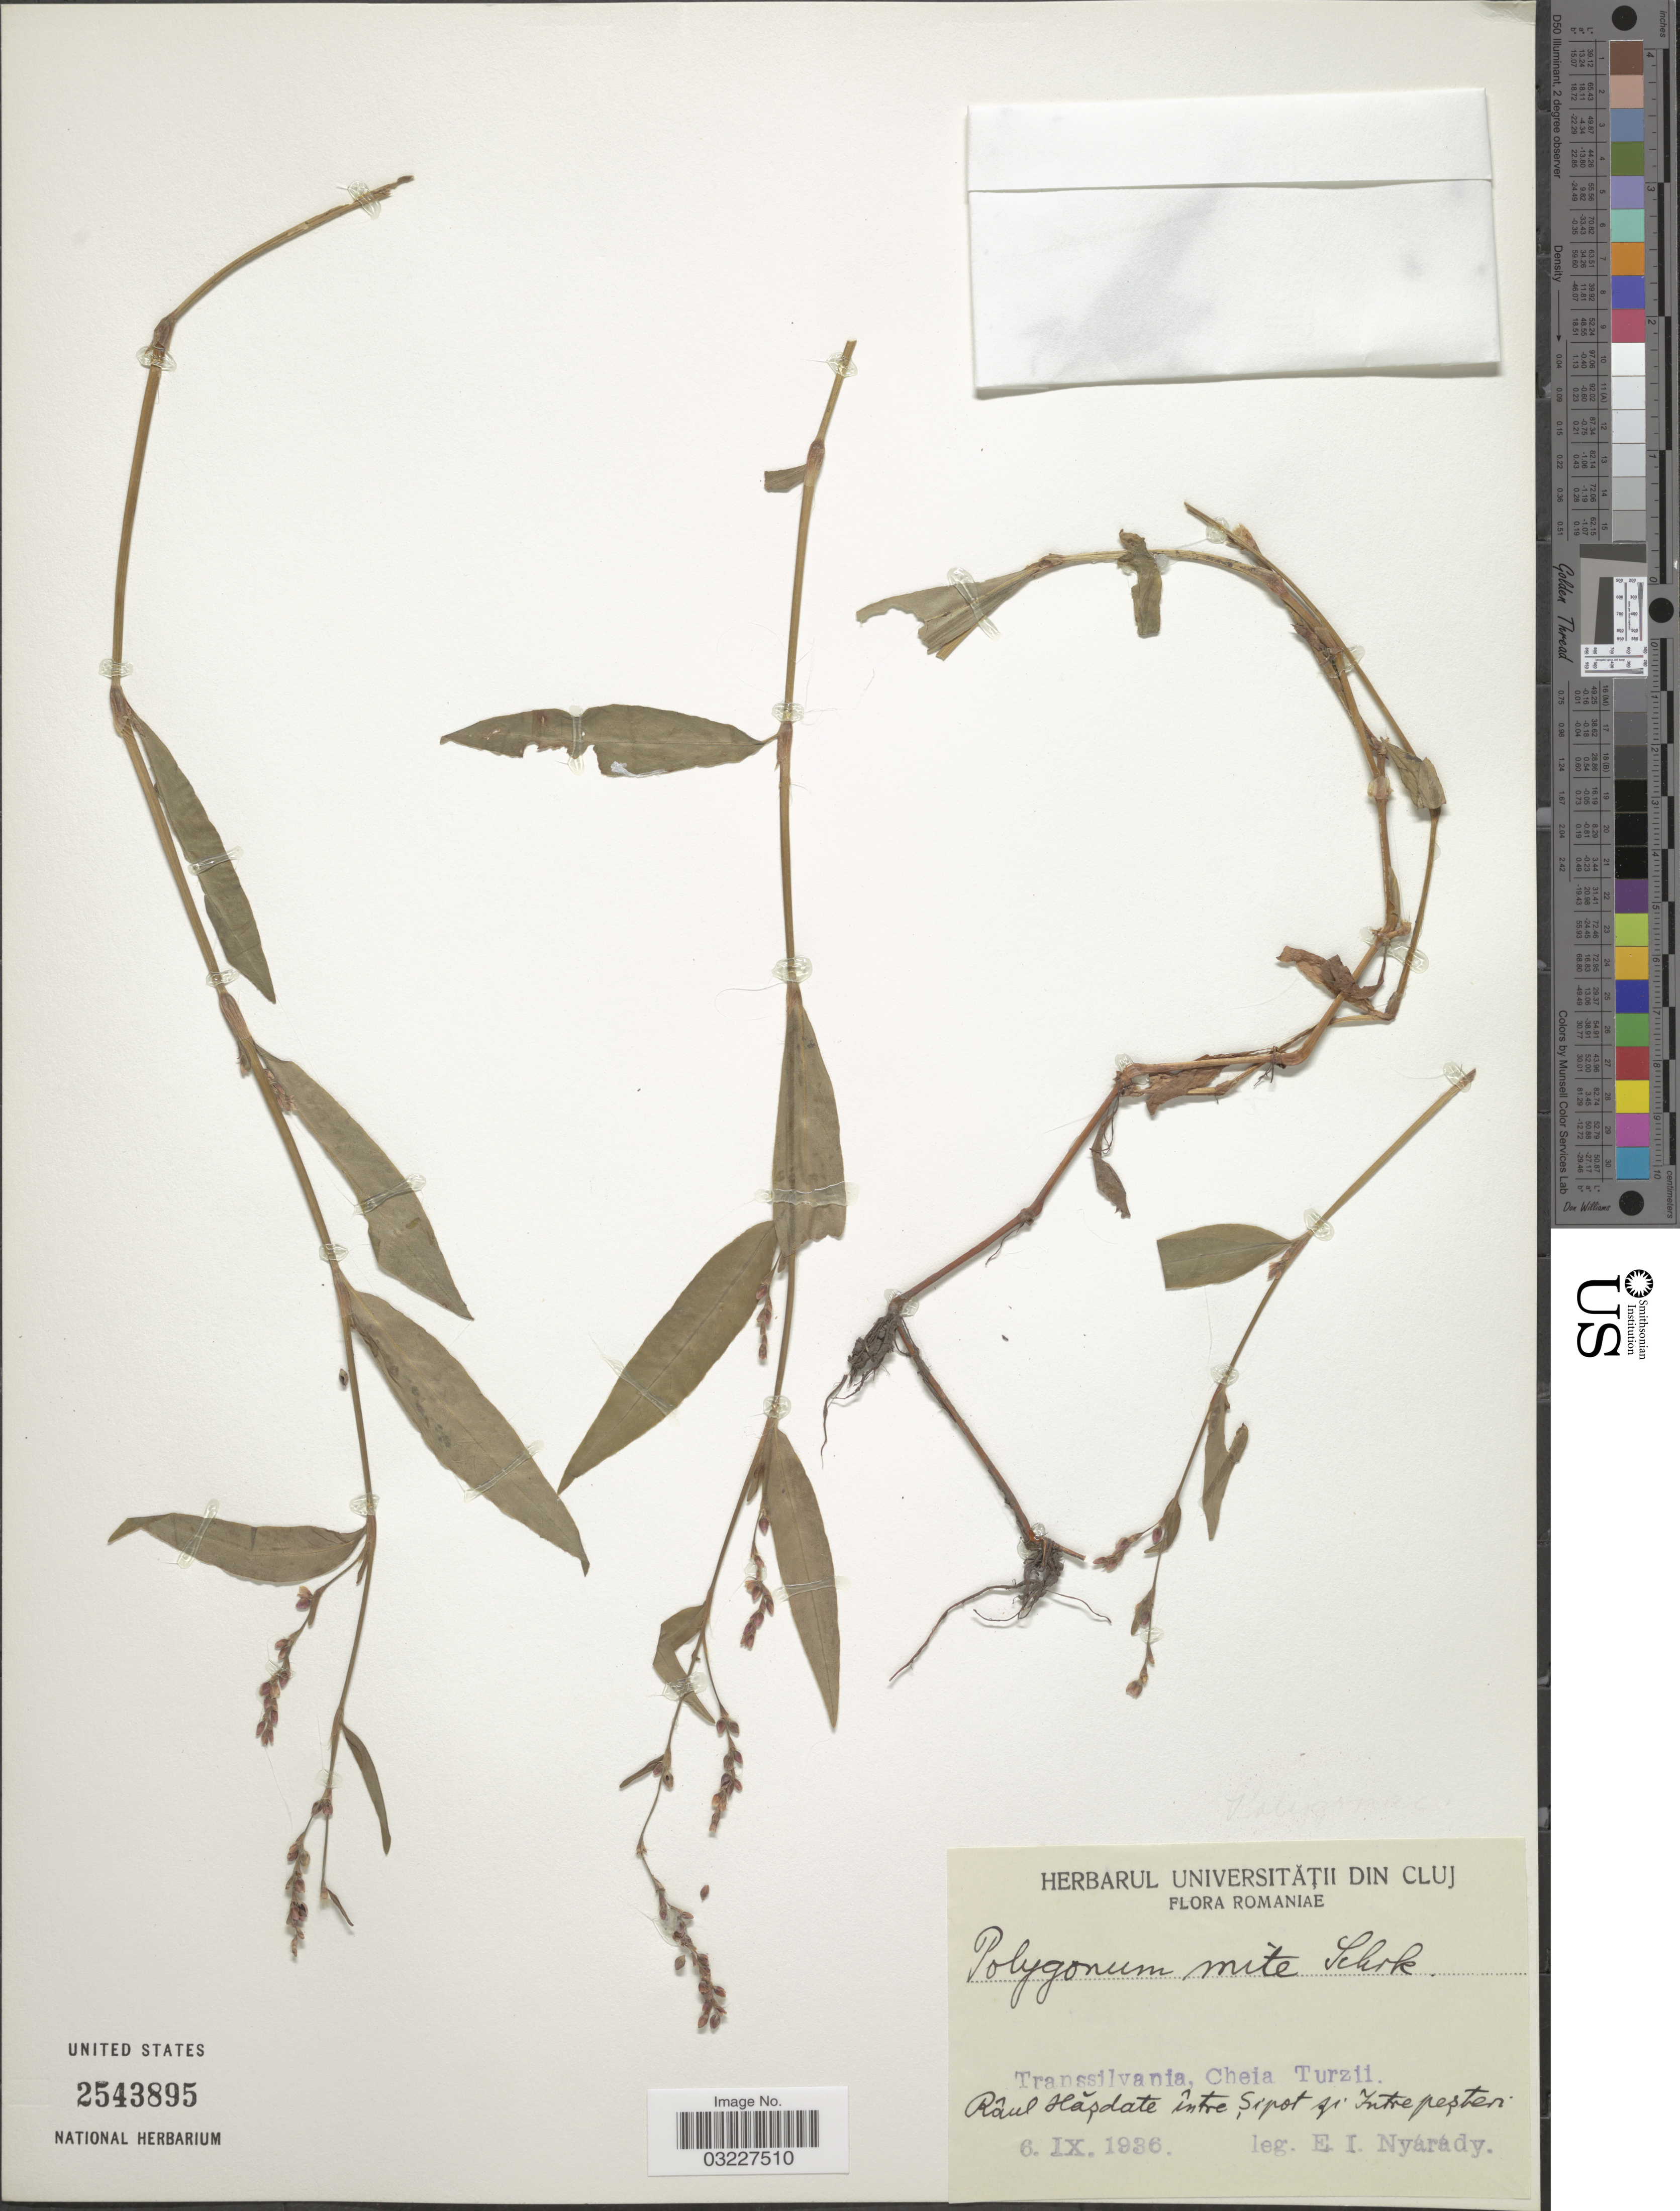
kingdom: Plantae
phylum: Tracheophyta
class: Magnoliopsida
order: Caryophyllales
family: Polygonaceae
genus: Polygonum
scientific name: Polygonum mite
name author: Schrank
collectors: E. Nyárády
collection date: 1936-09-06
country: Romania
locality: Transsilvania, Cheia Turzil. Râul Hasdate între, Sipot sp [interpreted]. Intrepesten [interpreted].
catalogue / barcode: US 2543895